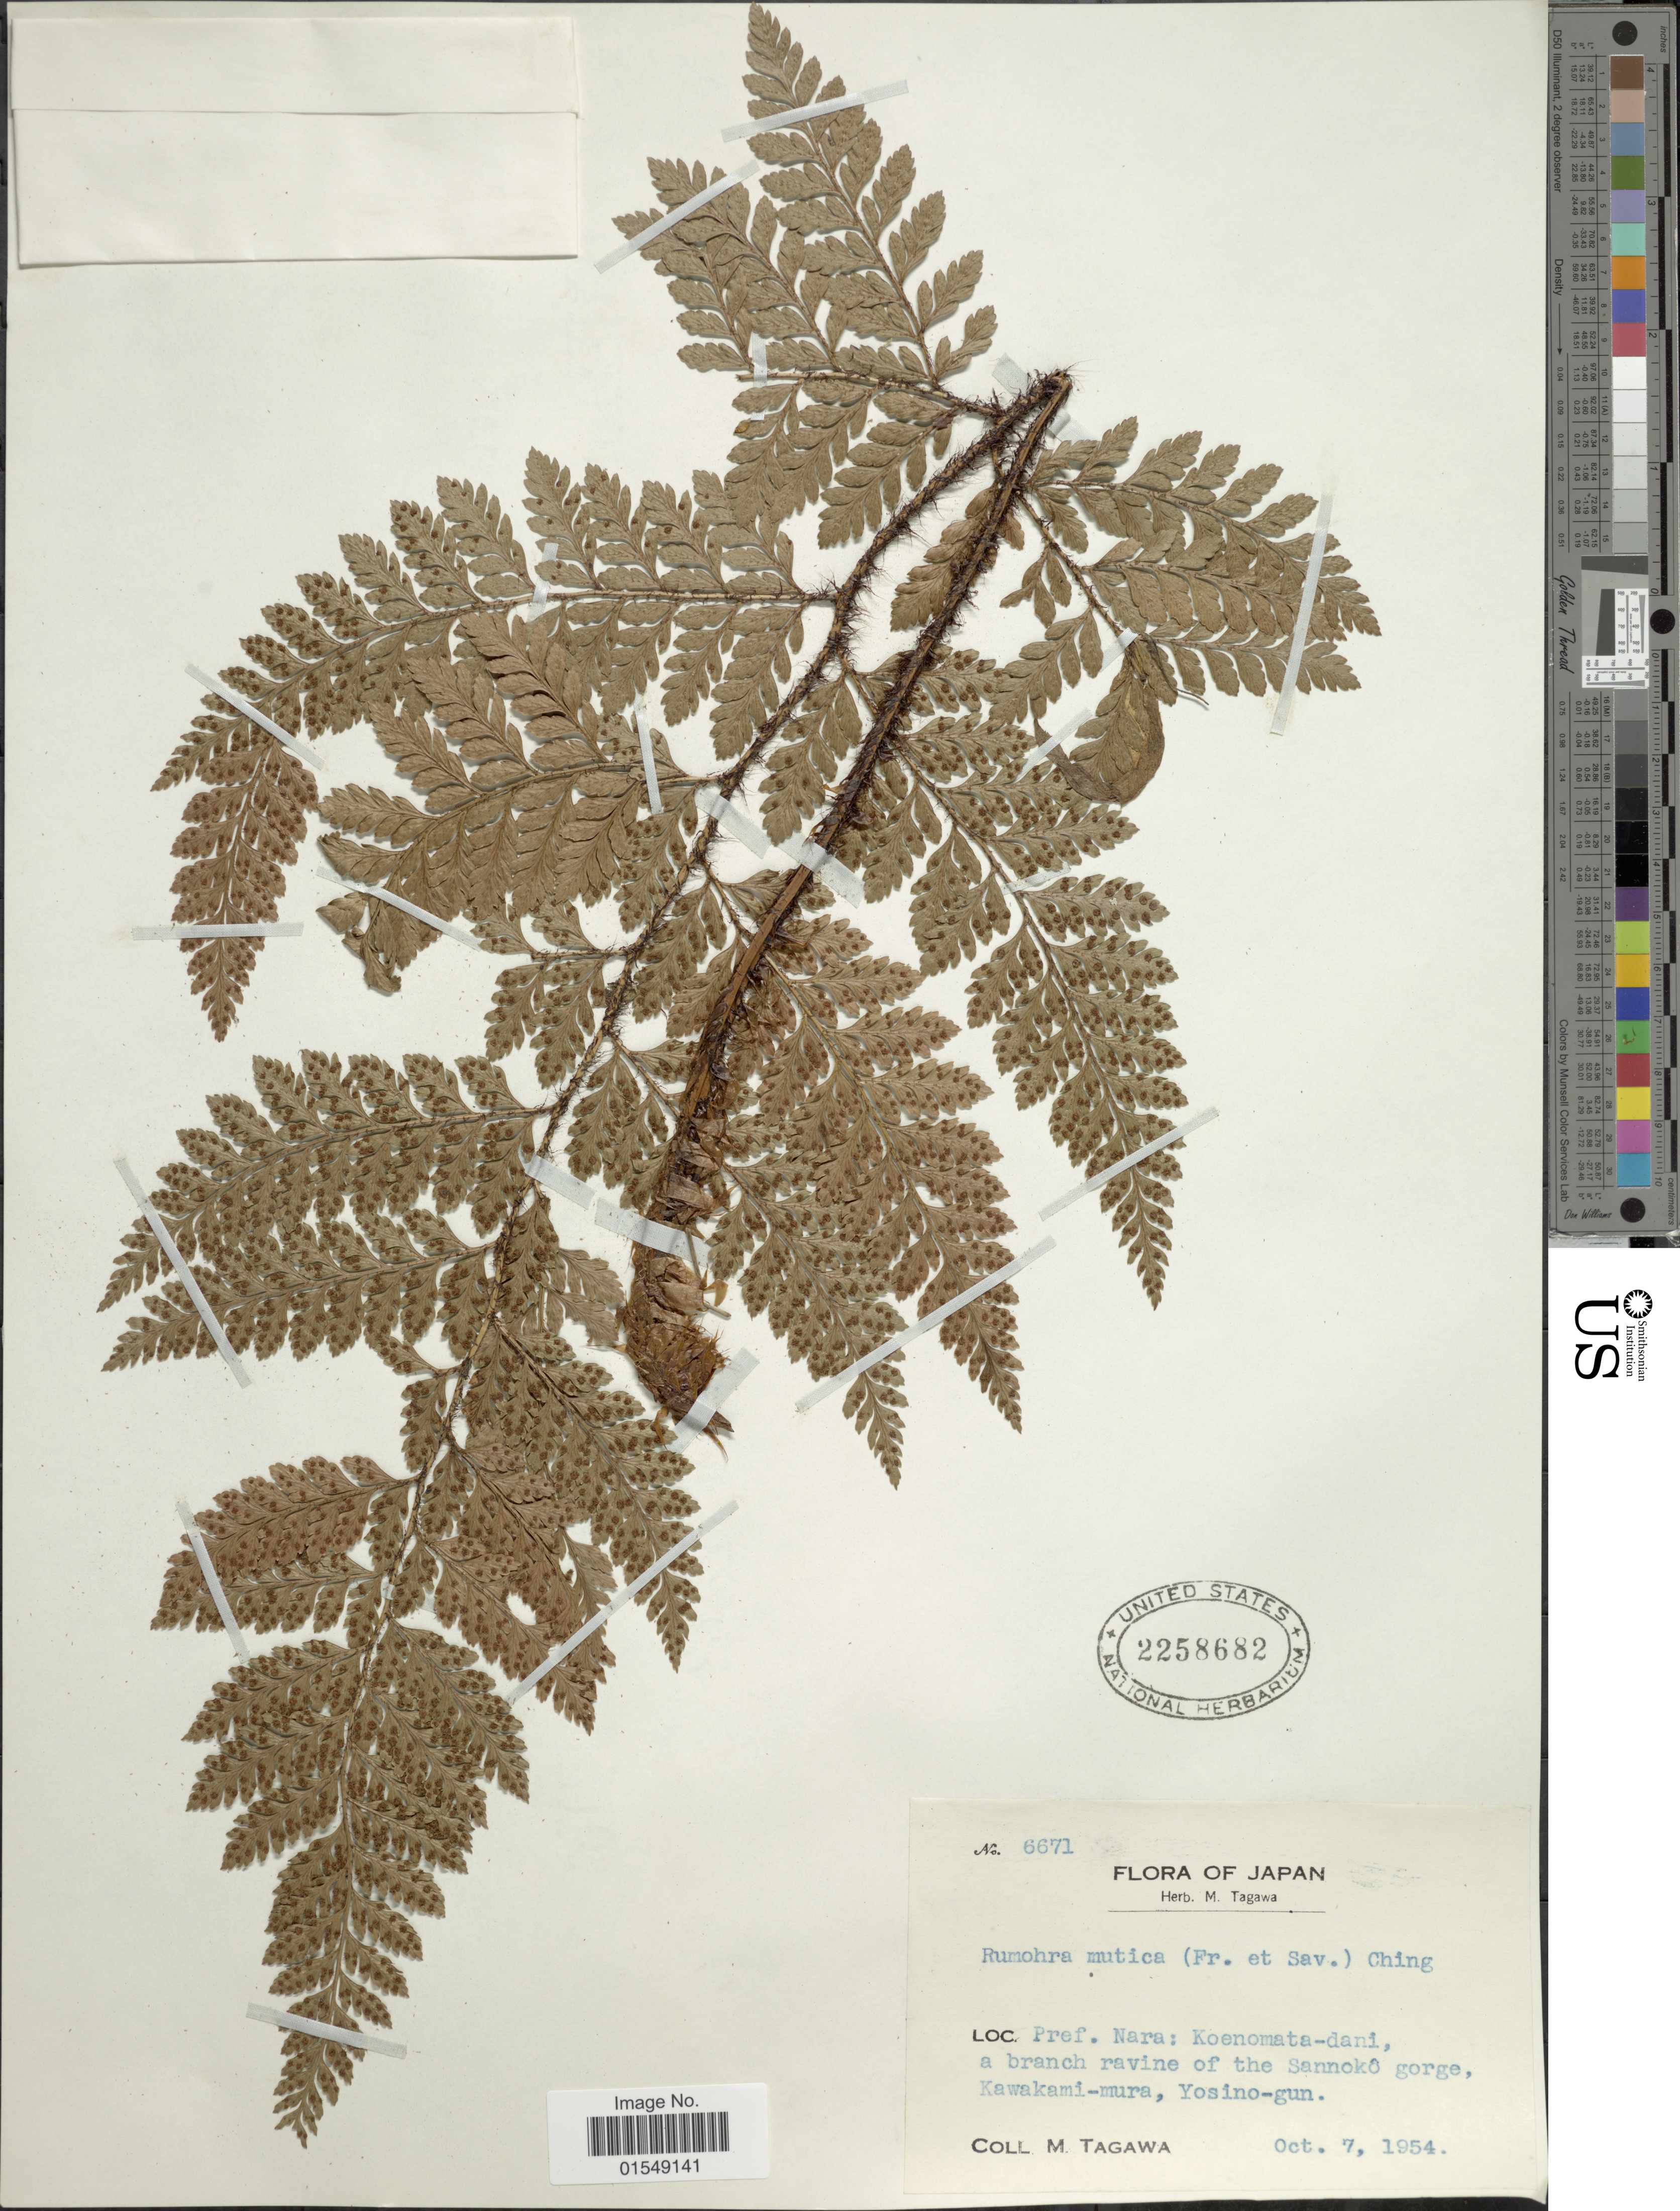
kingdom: Plantae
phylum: Tracheophyta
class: Polypodiopsida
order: Polypodiales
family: Dryopteridaceae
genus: Arachniodes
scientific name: Arachniodes mutica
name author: (Franch. & Sav.) Ohwi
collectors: M. Tagawa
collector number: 6671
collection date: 1954-10-07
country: Japan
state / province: Nara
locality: Koenomati-dani, a branch ravine of the Sannokô gorge, Kawakami-mura, Yosino-gun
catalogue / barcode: US 2258682